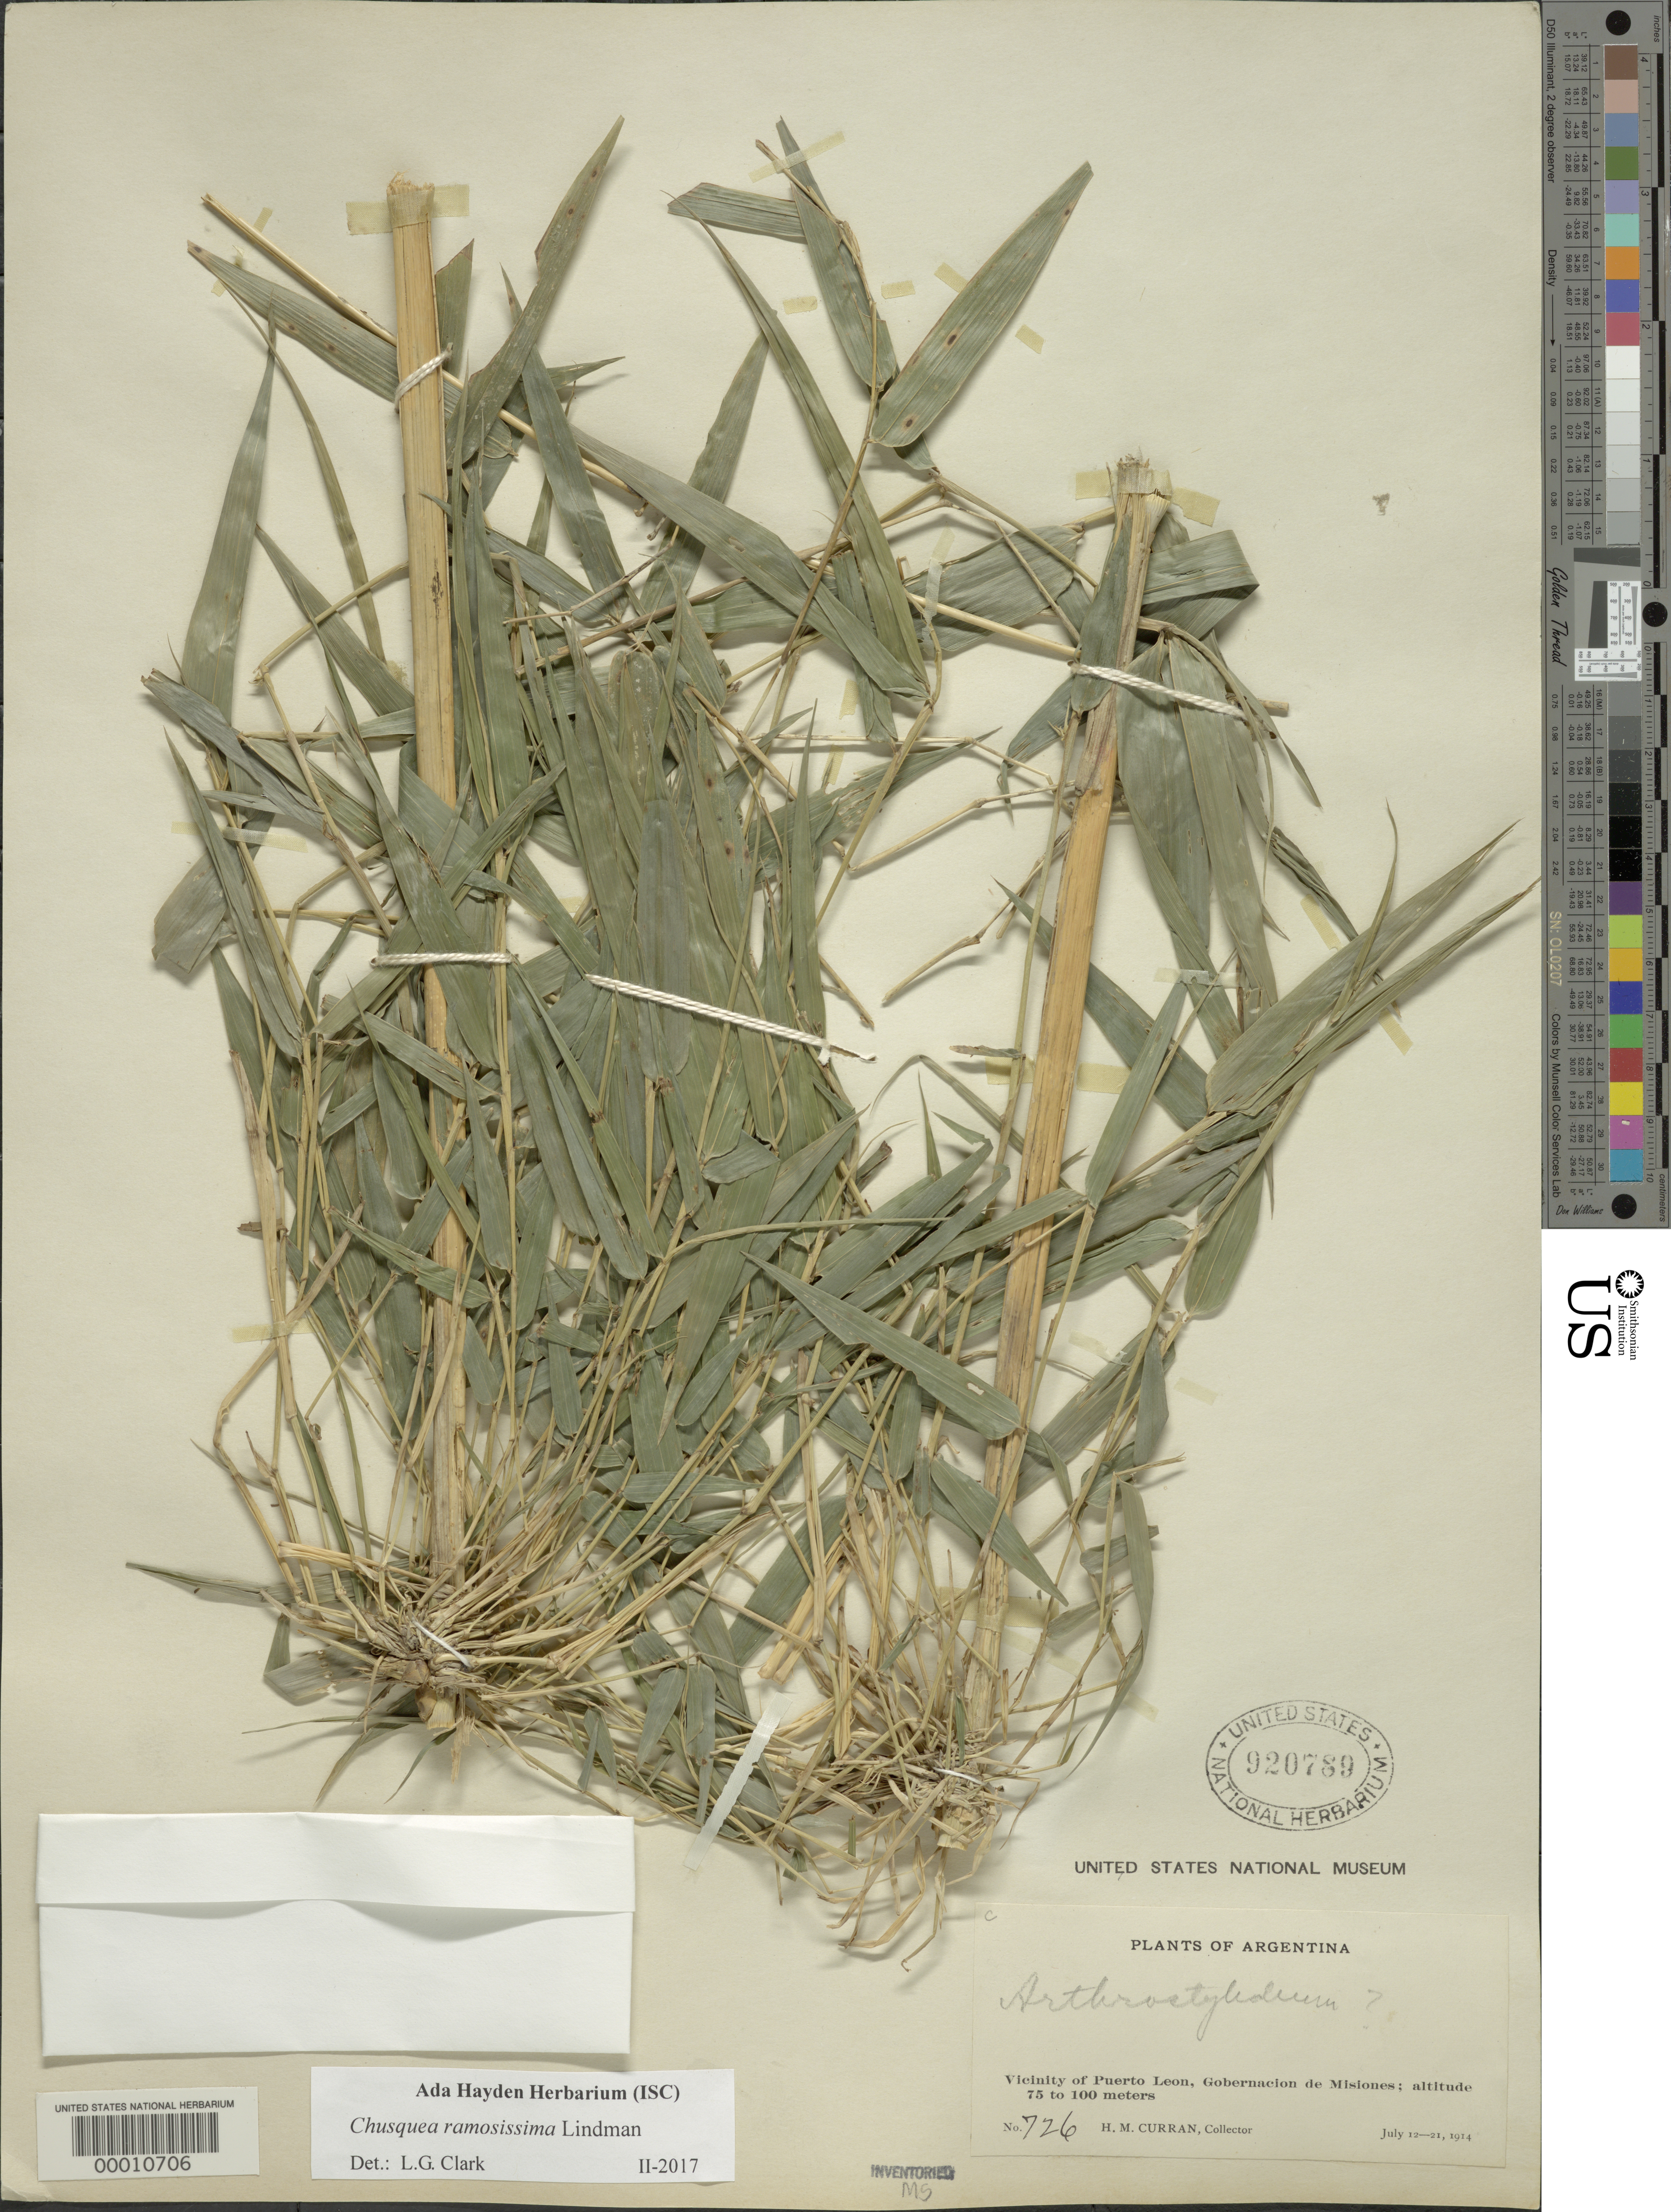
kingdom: Plantae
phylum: Tracheophyta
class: Liliopsida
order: Poales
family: Poaceae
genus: Chusquea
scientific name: Chusquea ramosissima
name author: Lindm.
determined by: Clark, Lynn G., (ISC), Iowa State University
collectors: H. M. Curran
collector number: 726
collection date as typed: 12 Jul 1914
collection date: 1914-07-12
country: Argentina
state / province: Misiones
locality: Puerto Leon, gobernacion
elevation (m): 75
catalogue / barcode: US 920789